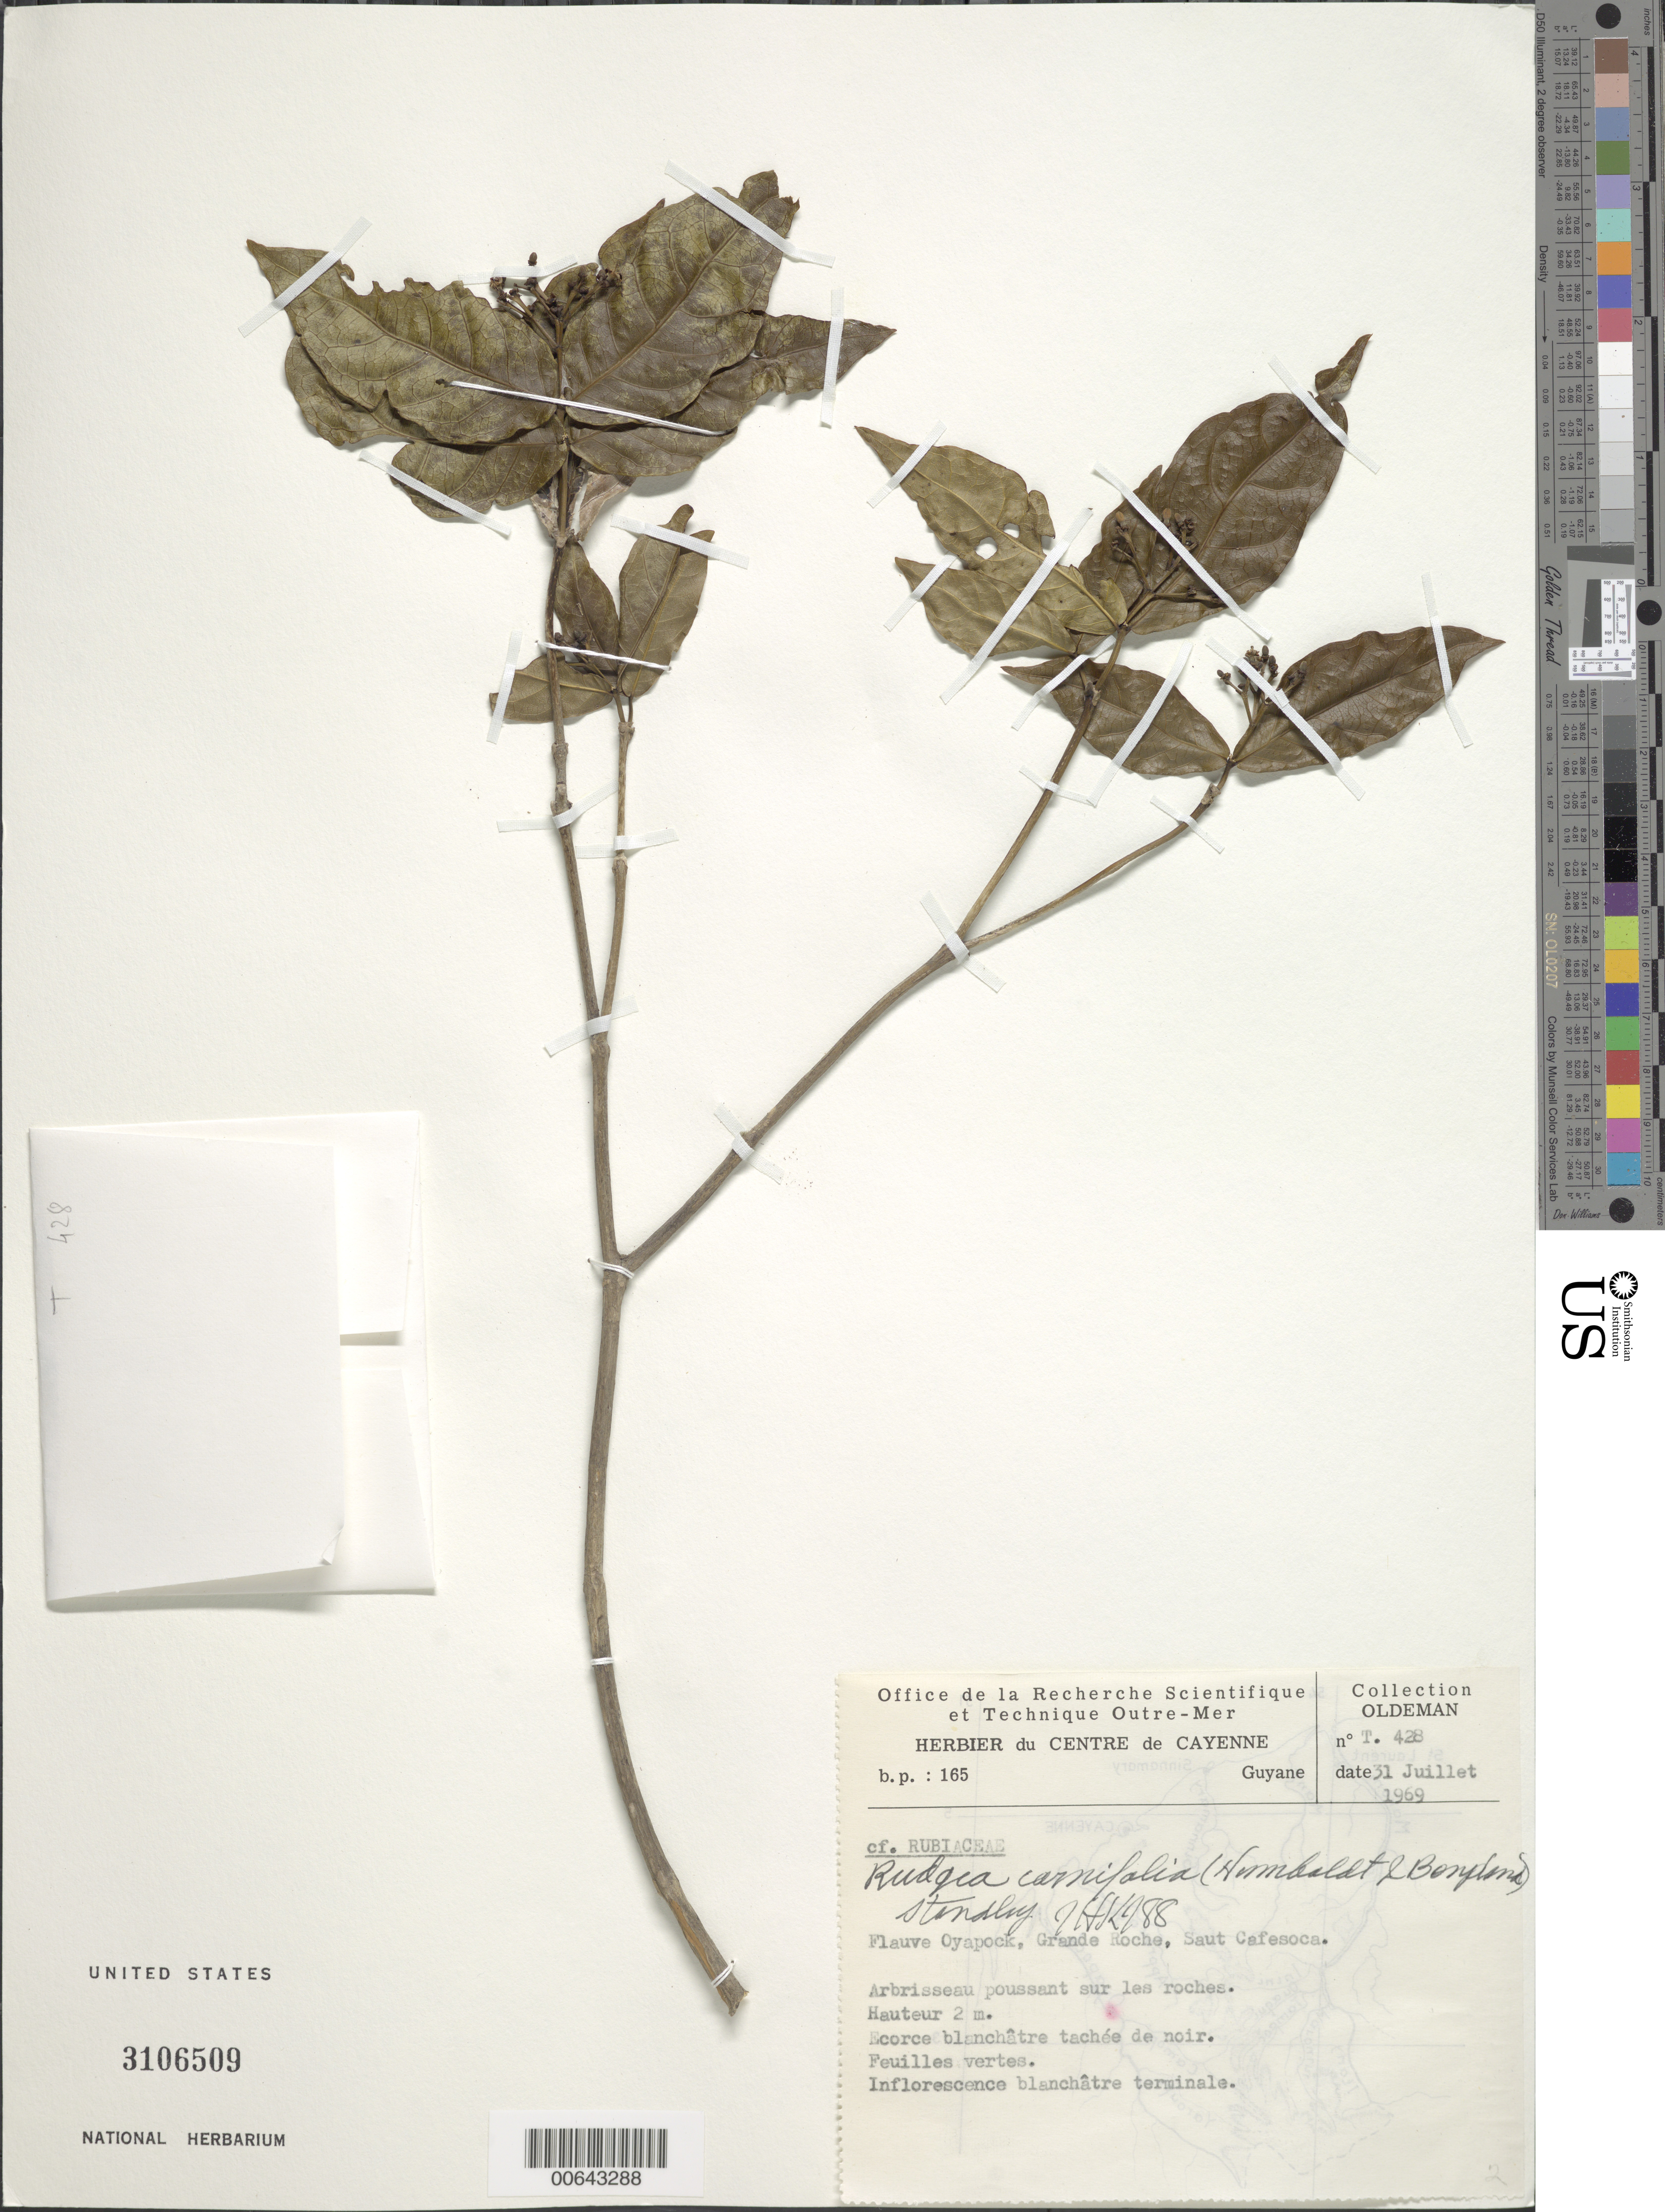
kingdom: Plantae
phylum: Tracheophyta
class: Magnoliopsida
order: Gentianales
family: Rubiaceae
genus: Rudgea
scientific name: Rudgea cornifolia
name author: (Kunth) Standl.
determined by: Kirkbride, J. H.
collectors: R. Oldeman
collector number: T 428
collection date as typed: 31-Jul-69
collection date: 1969-07-31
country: French Guiana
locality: Fleuve Oyapock, Grande Roche, Saut Cafesoca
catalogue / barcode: US 3106509